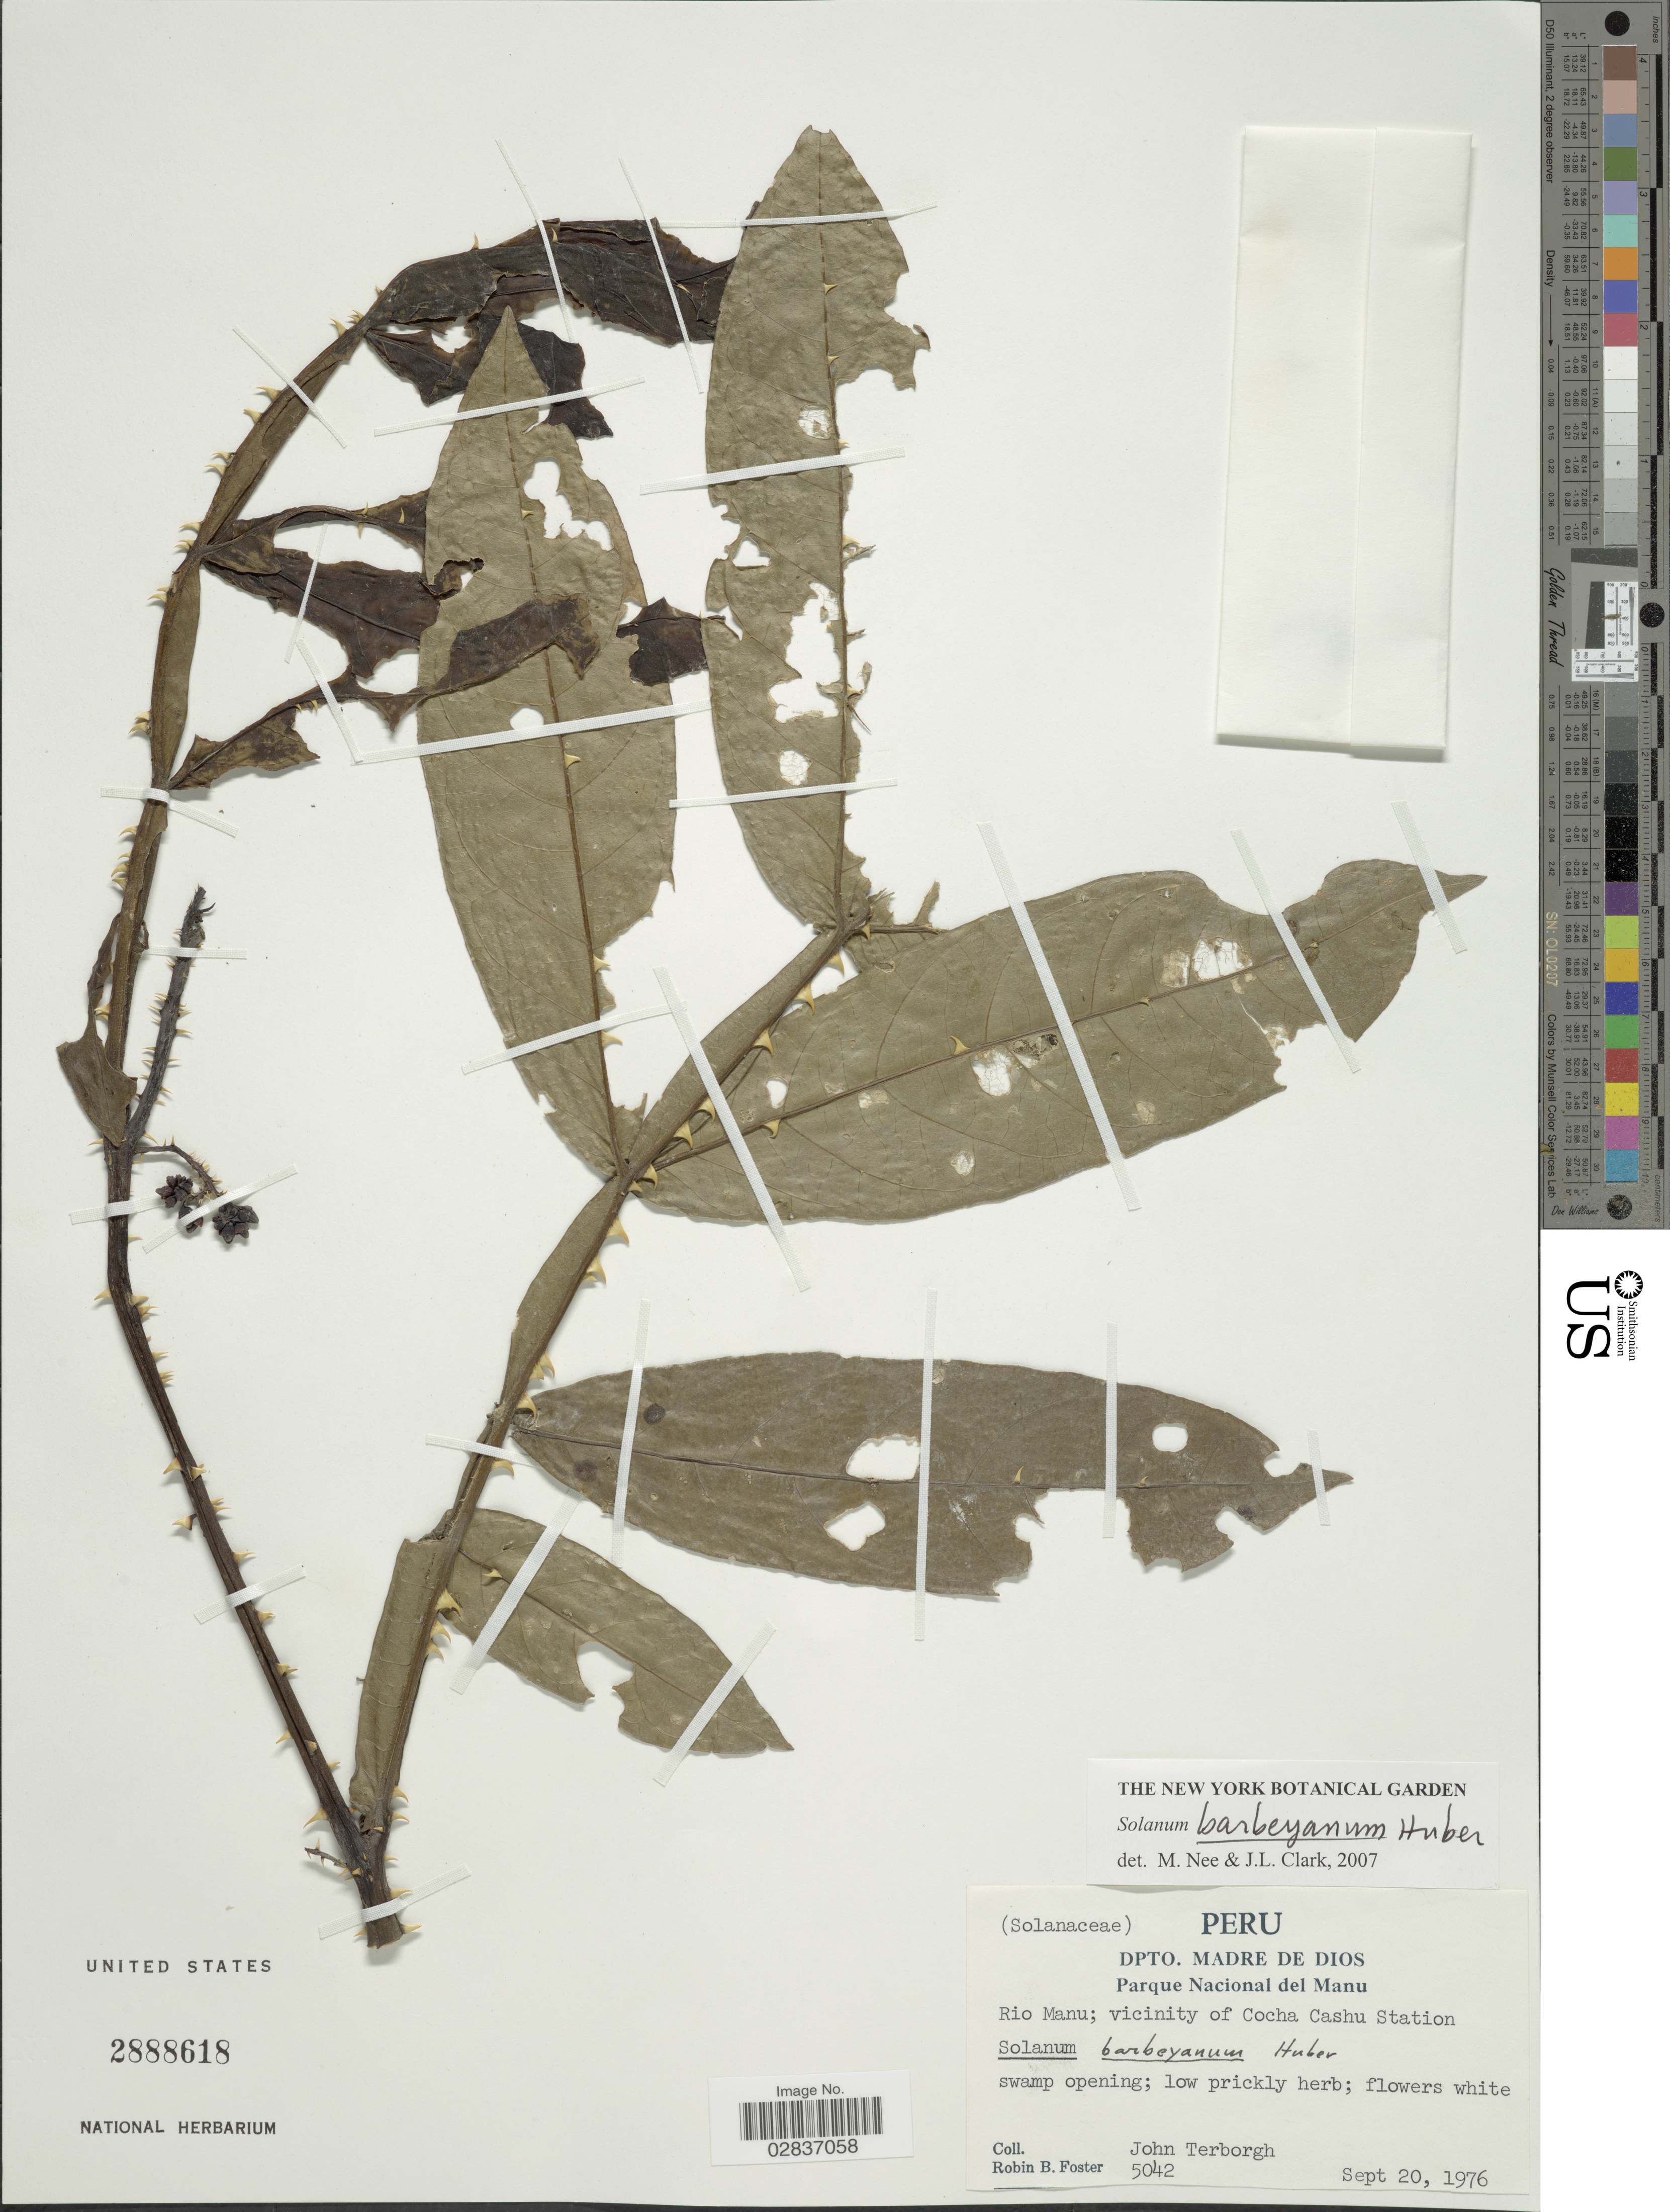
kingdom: Plantae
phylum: Tracheophyta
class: Magnoliopsida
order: Solanales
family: Solanaceae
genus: Solanum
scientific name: Solanum barbeyanum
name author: Huber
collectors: J. Terborgh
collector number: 5042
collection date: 1976-09-20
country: Peru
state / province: Madre de Dios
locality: Dpto. Madre de Dios, Parque Nacional del Manu, Rio Manu; vicinity of Coha Cashu Station.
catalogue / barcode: US 2888618